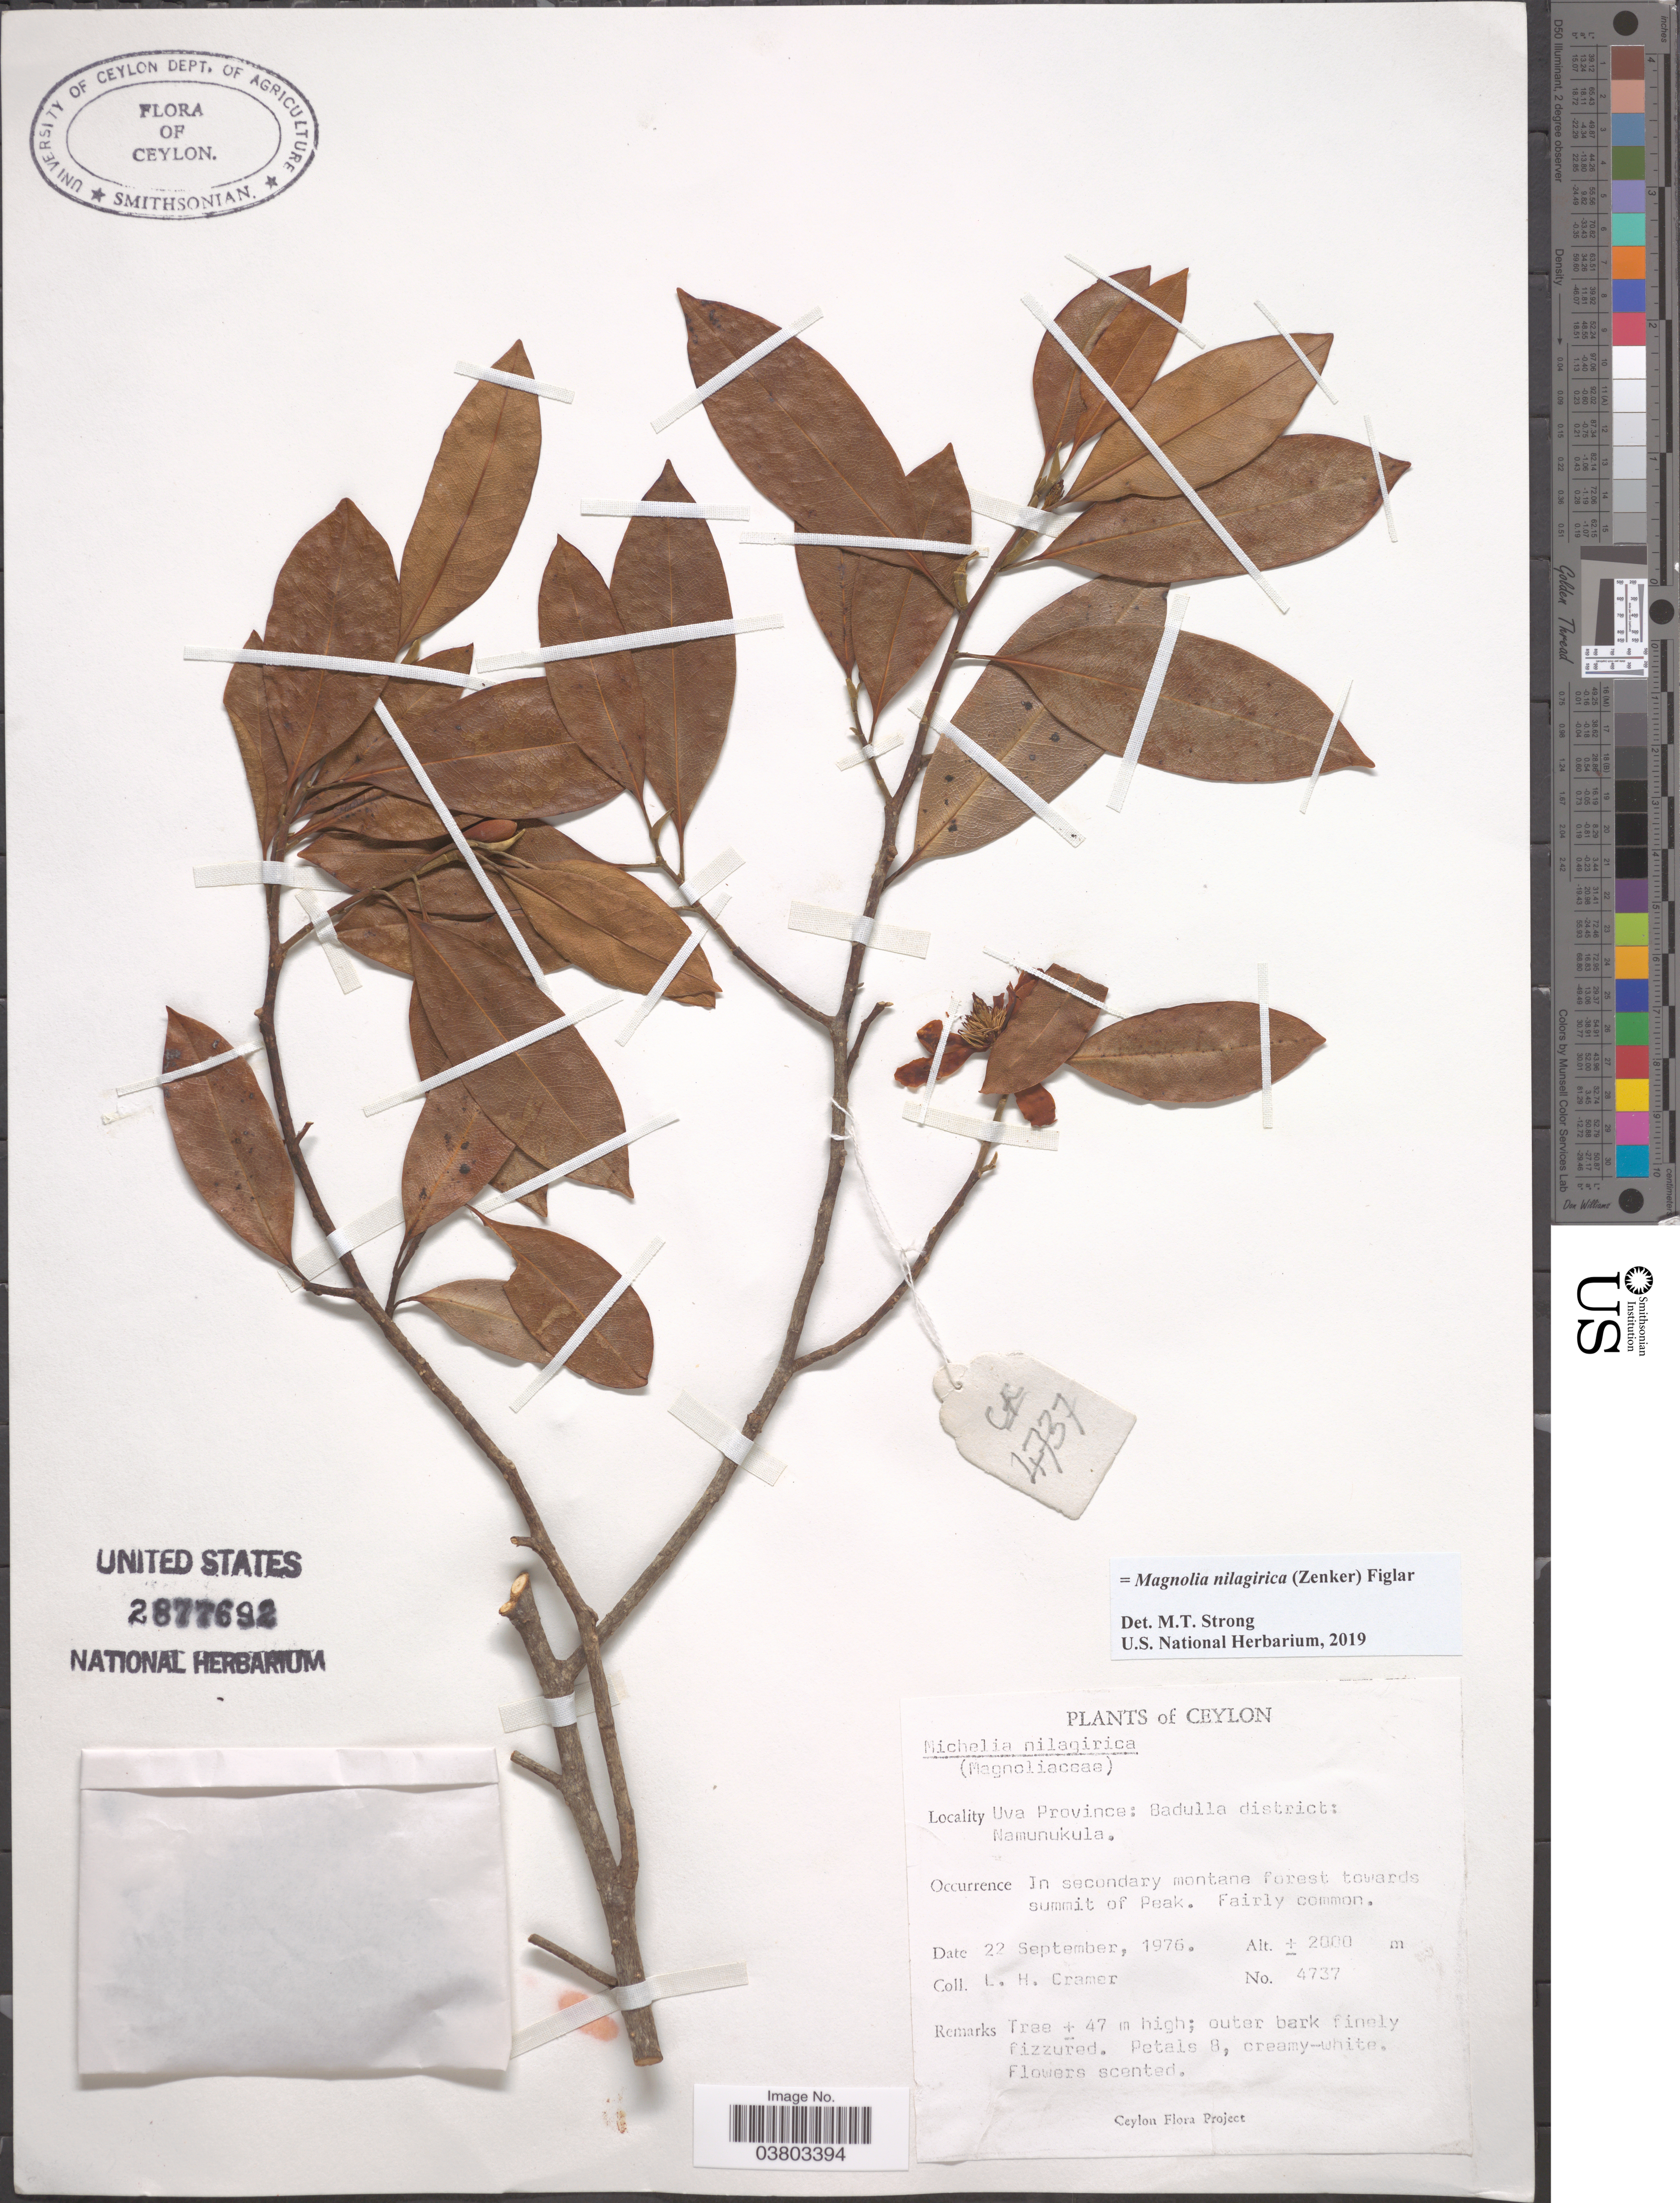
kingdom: Plantae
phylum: Tracheophyta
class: Magnoliopsida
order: Magnoliales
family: Magnoliaceae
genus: Magnolia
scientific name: Magnolia nilagirica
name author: (Zenker) Figlar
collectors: L. H. Cramer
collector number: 4737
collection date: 1976-09-22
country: Sri Lanka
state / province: Uva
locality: Ceylon. Badulla district: Namunukula. Towards summit of Peak.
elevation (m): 2000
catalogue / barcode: US 2877692